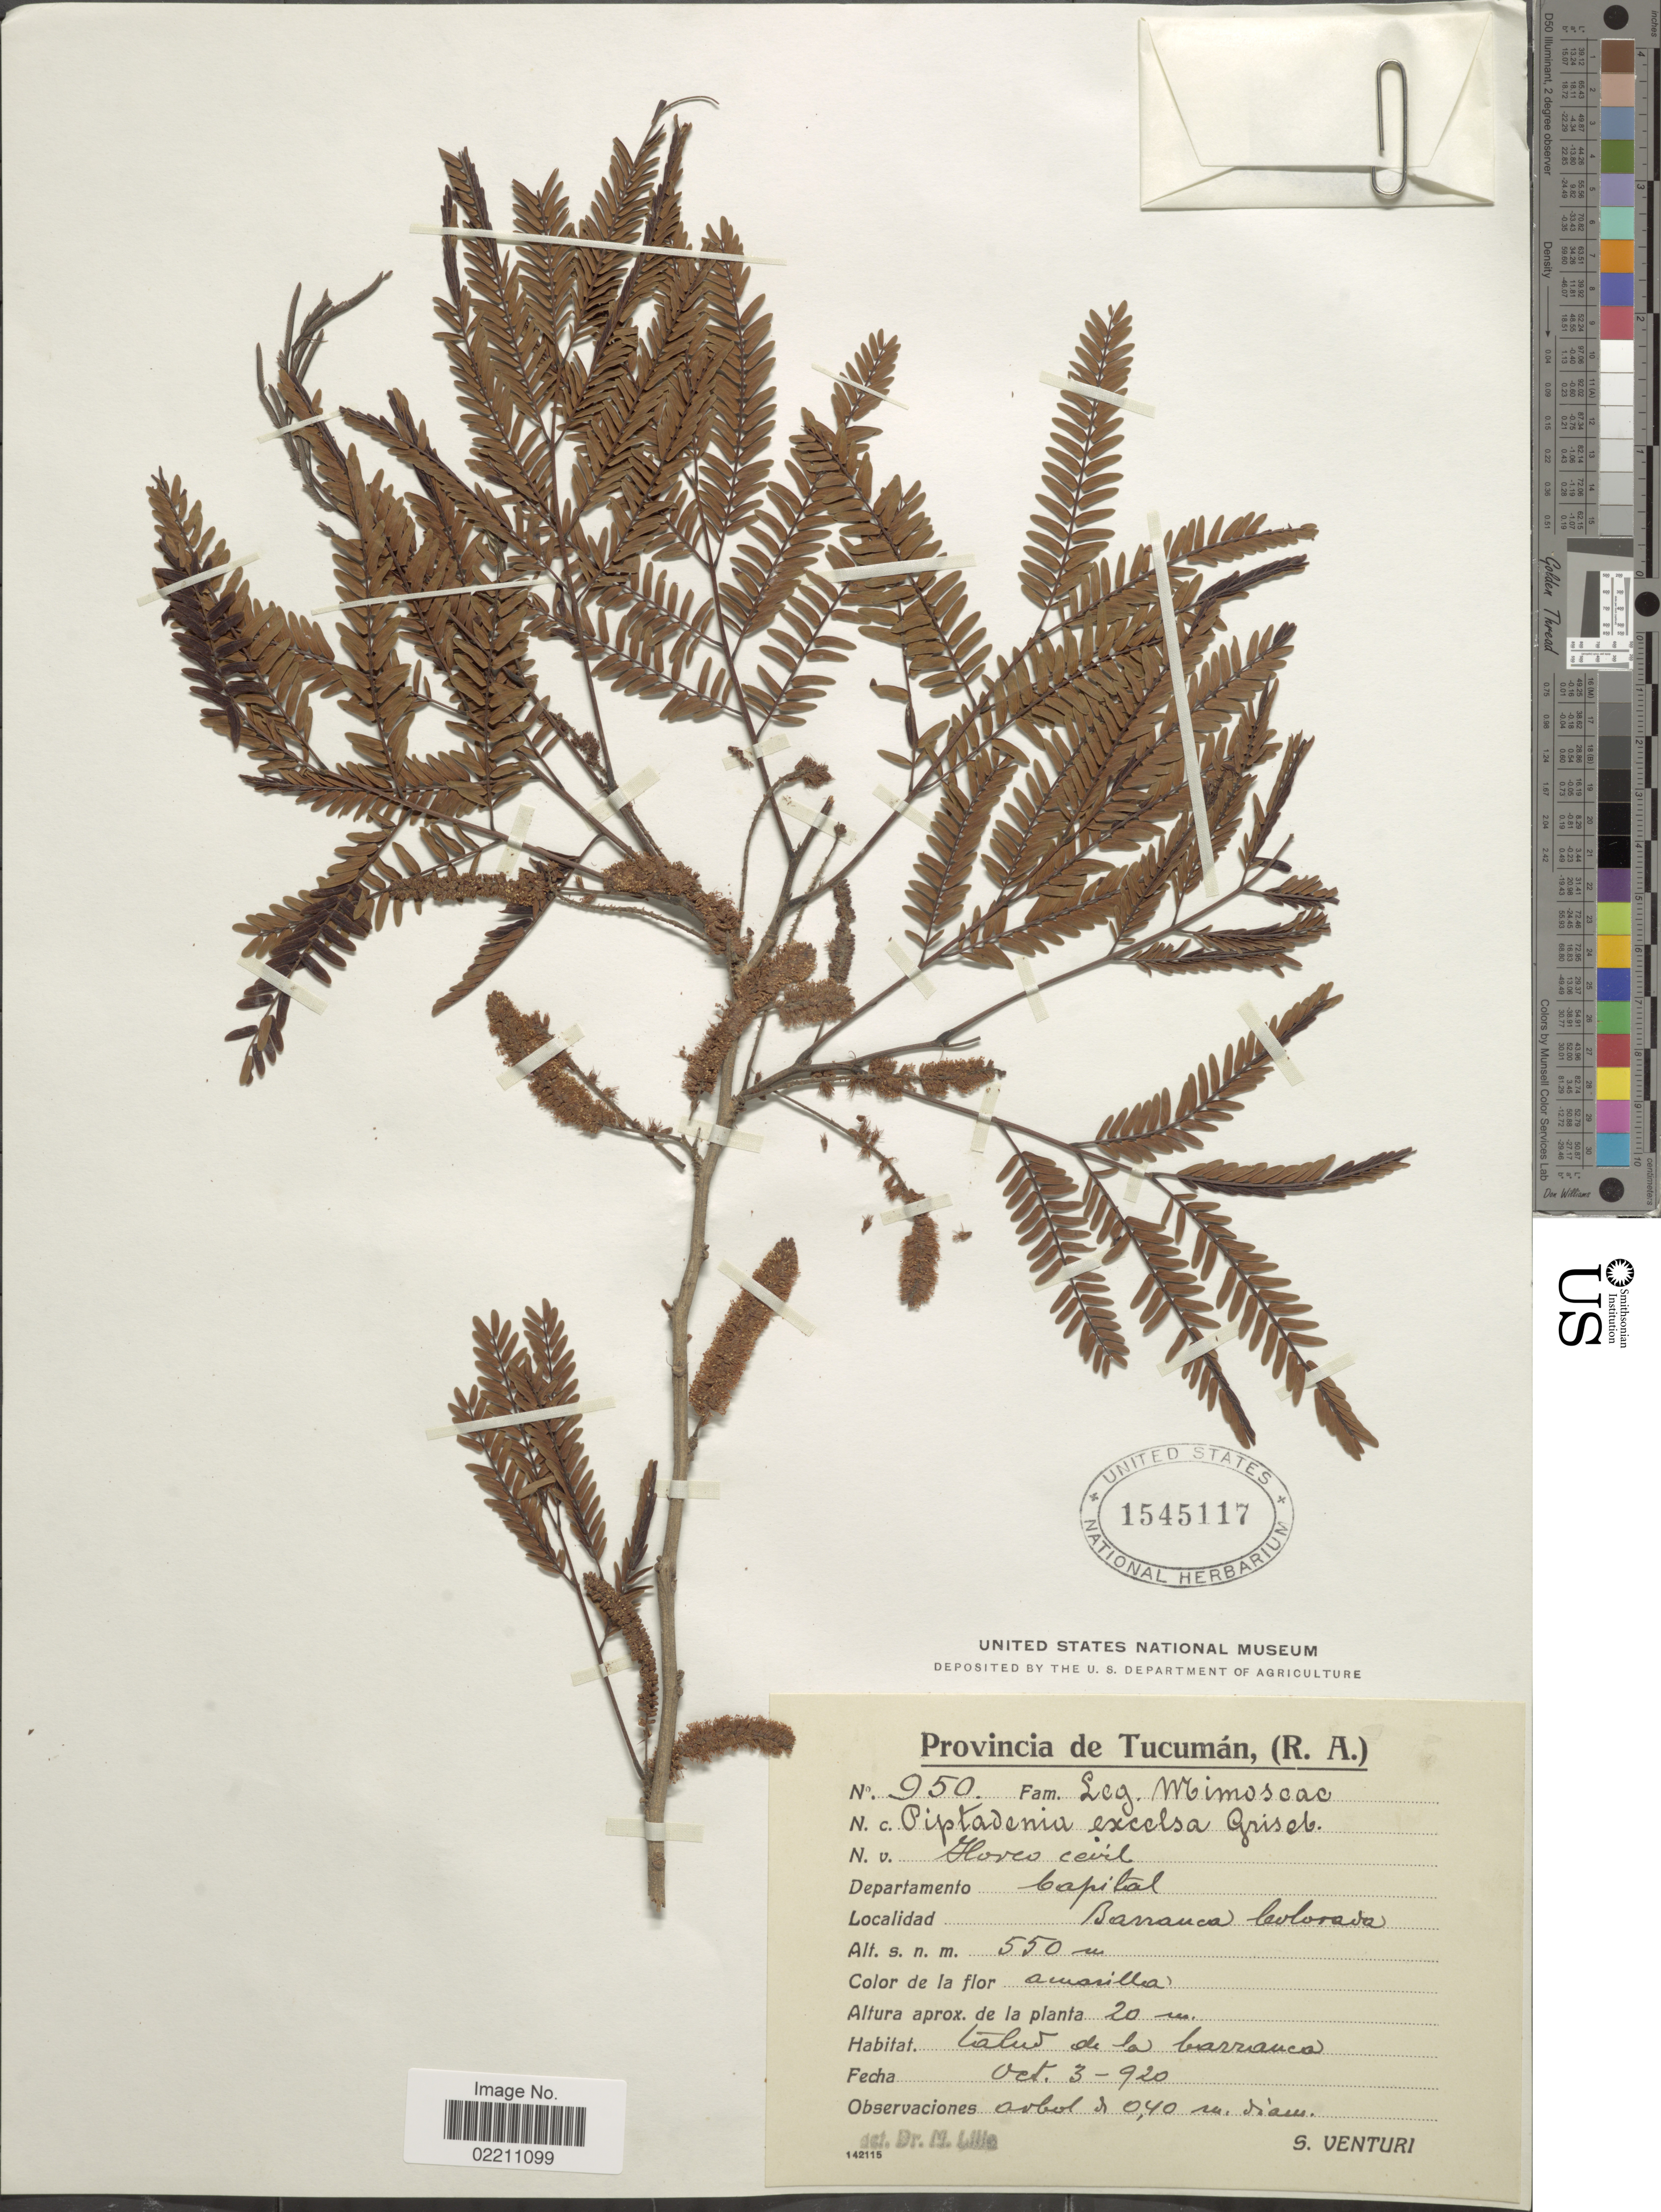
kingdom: Plantae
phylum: Tracheophyta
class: Magnoliopsida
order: Fabales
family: Fabaceae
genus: Parapiptadenia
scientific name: Parapiptadenia excelsa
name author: (Griseb.) Burkart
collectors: S. Venturi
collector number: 950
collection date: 1920-10-30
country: Argentina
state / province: Tucuman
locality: Departamento Capital, Barranca Colorado.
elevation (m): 550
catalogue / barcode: US 1545117